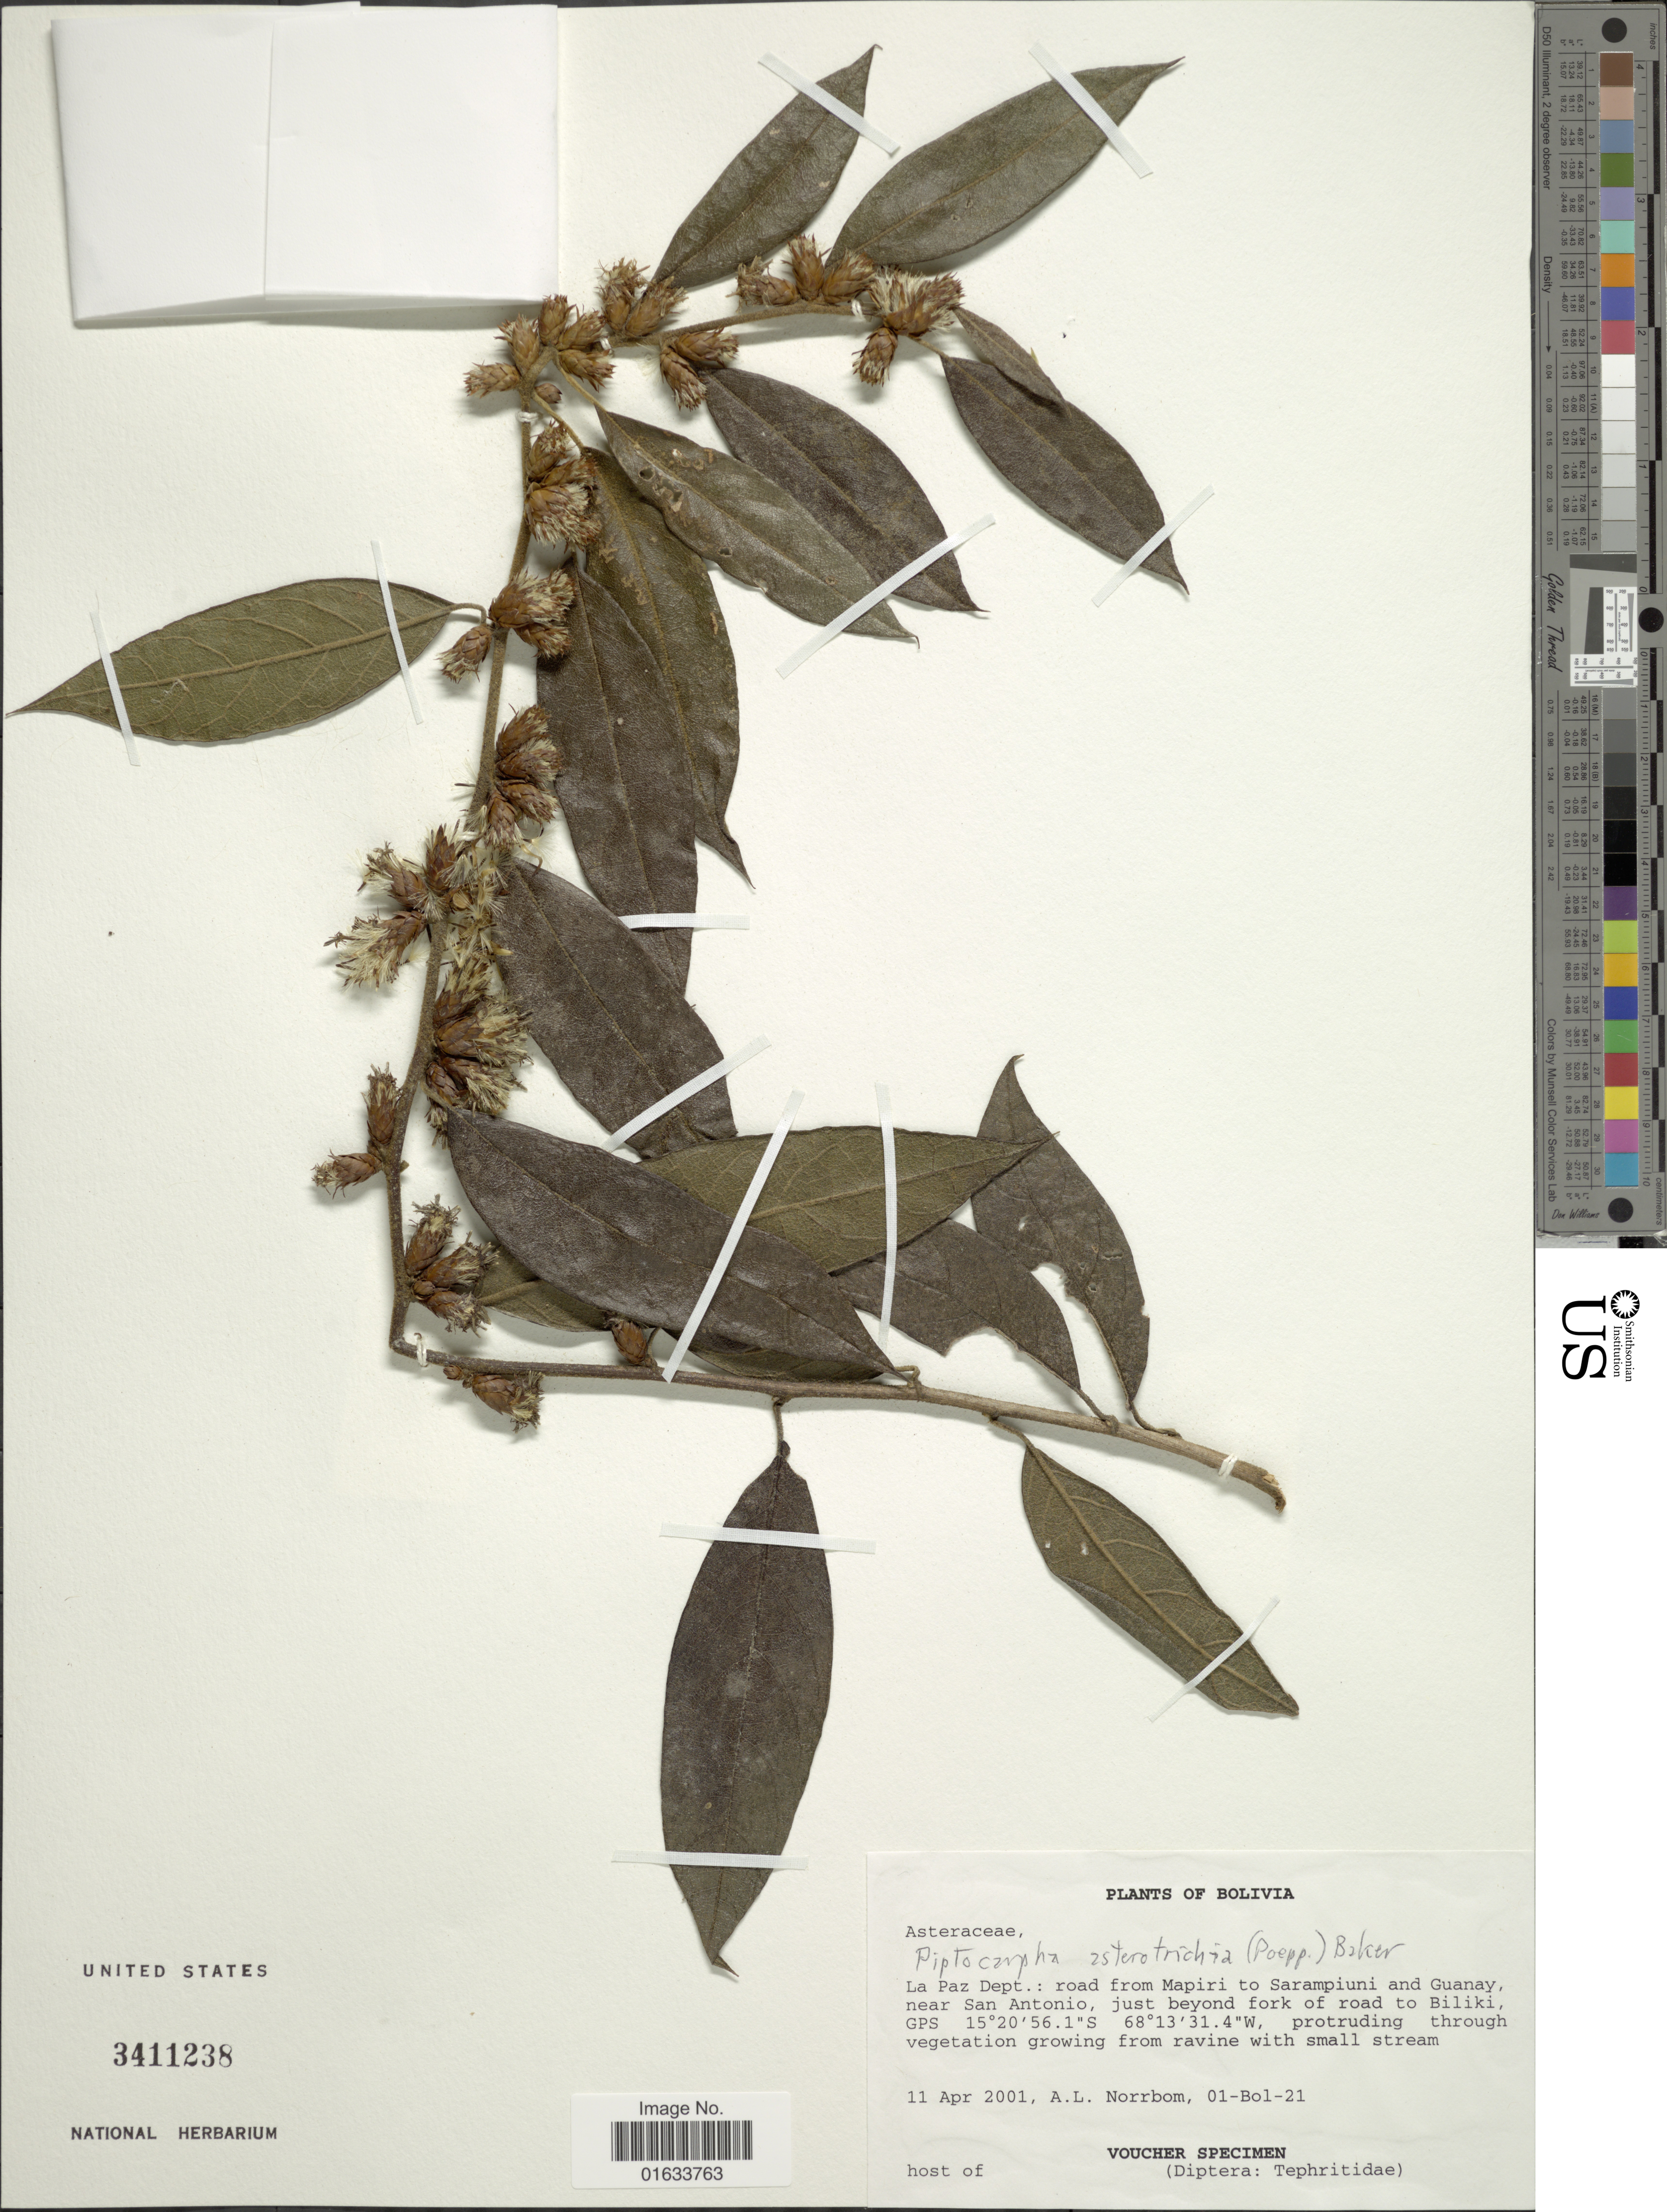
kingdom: Plantae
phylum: Tracheophyta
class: Magnoliopsida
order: Asterales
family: Asteraceae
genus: Piptocarpha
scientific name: Piptocarpha asterotrichia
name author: (Poepp.) Baker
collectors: A. L. Norrbom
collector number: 01-Bol-21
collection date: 2001-04-11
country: Bolivia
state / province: La Paz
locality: La Paz Dept.: road from Mapiri to Sarampiuni and Guanay, near San Antonio, just beyond fork of road to Biliki.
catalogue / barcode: US 3411238